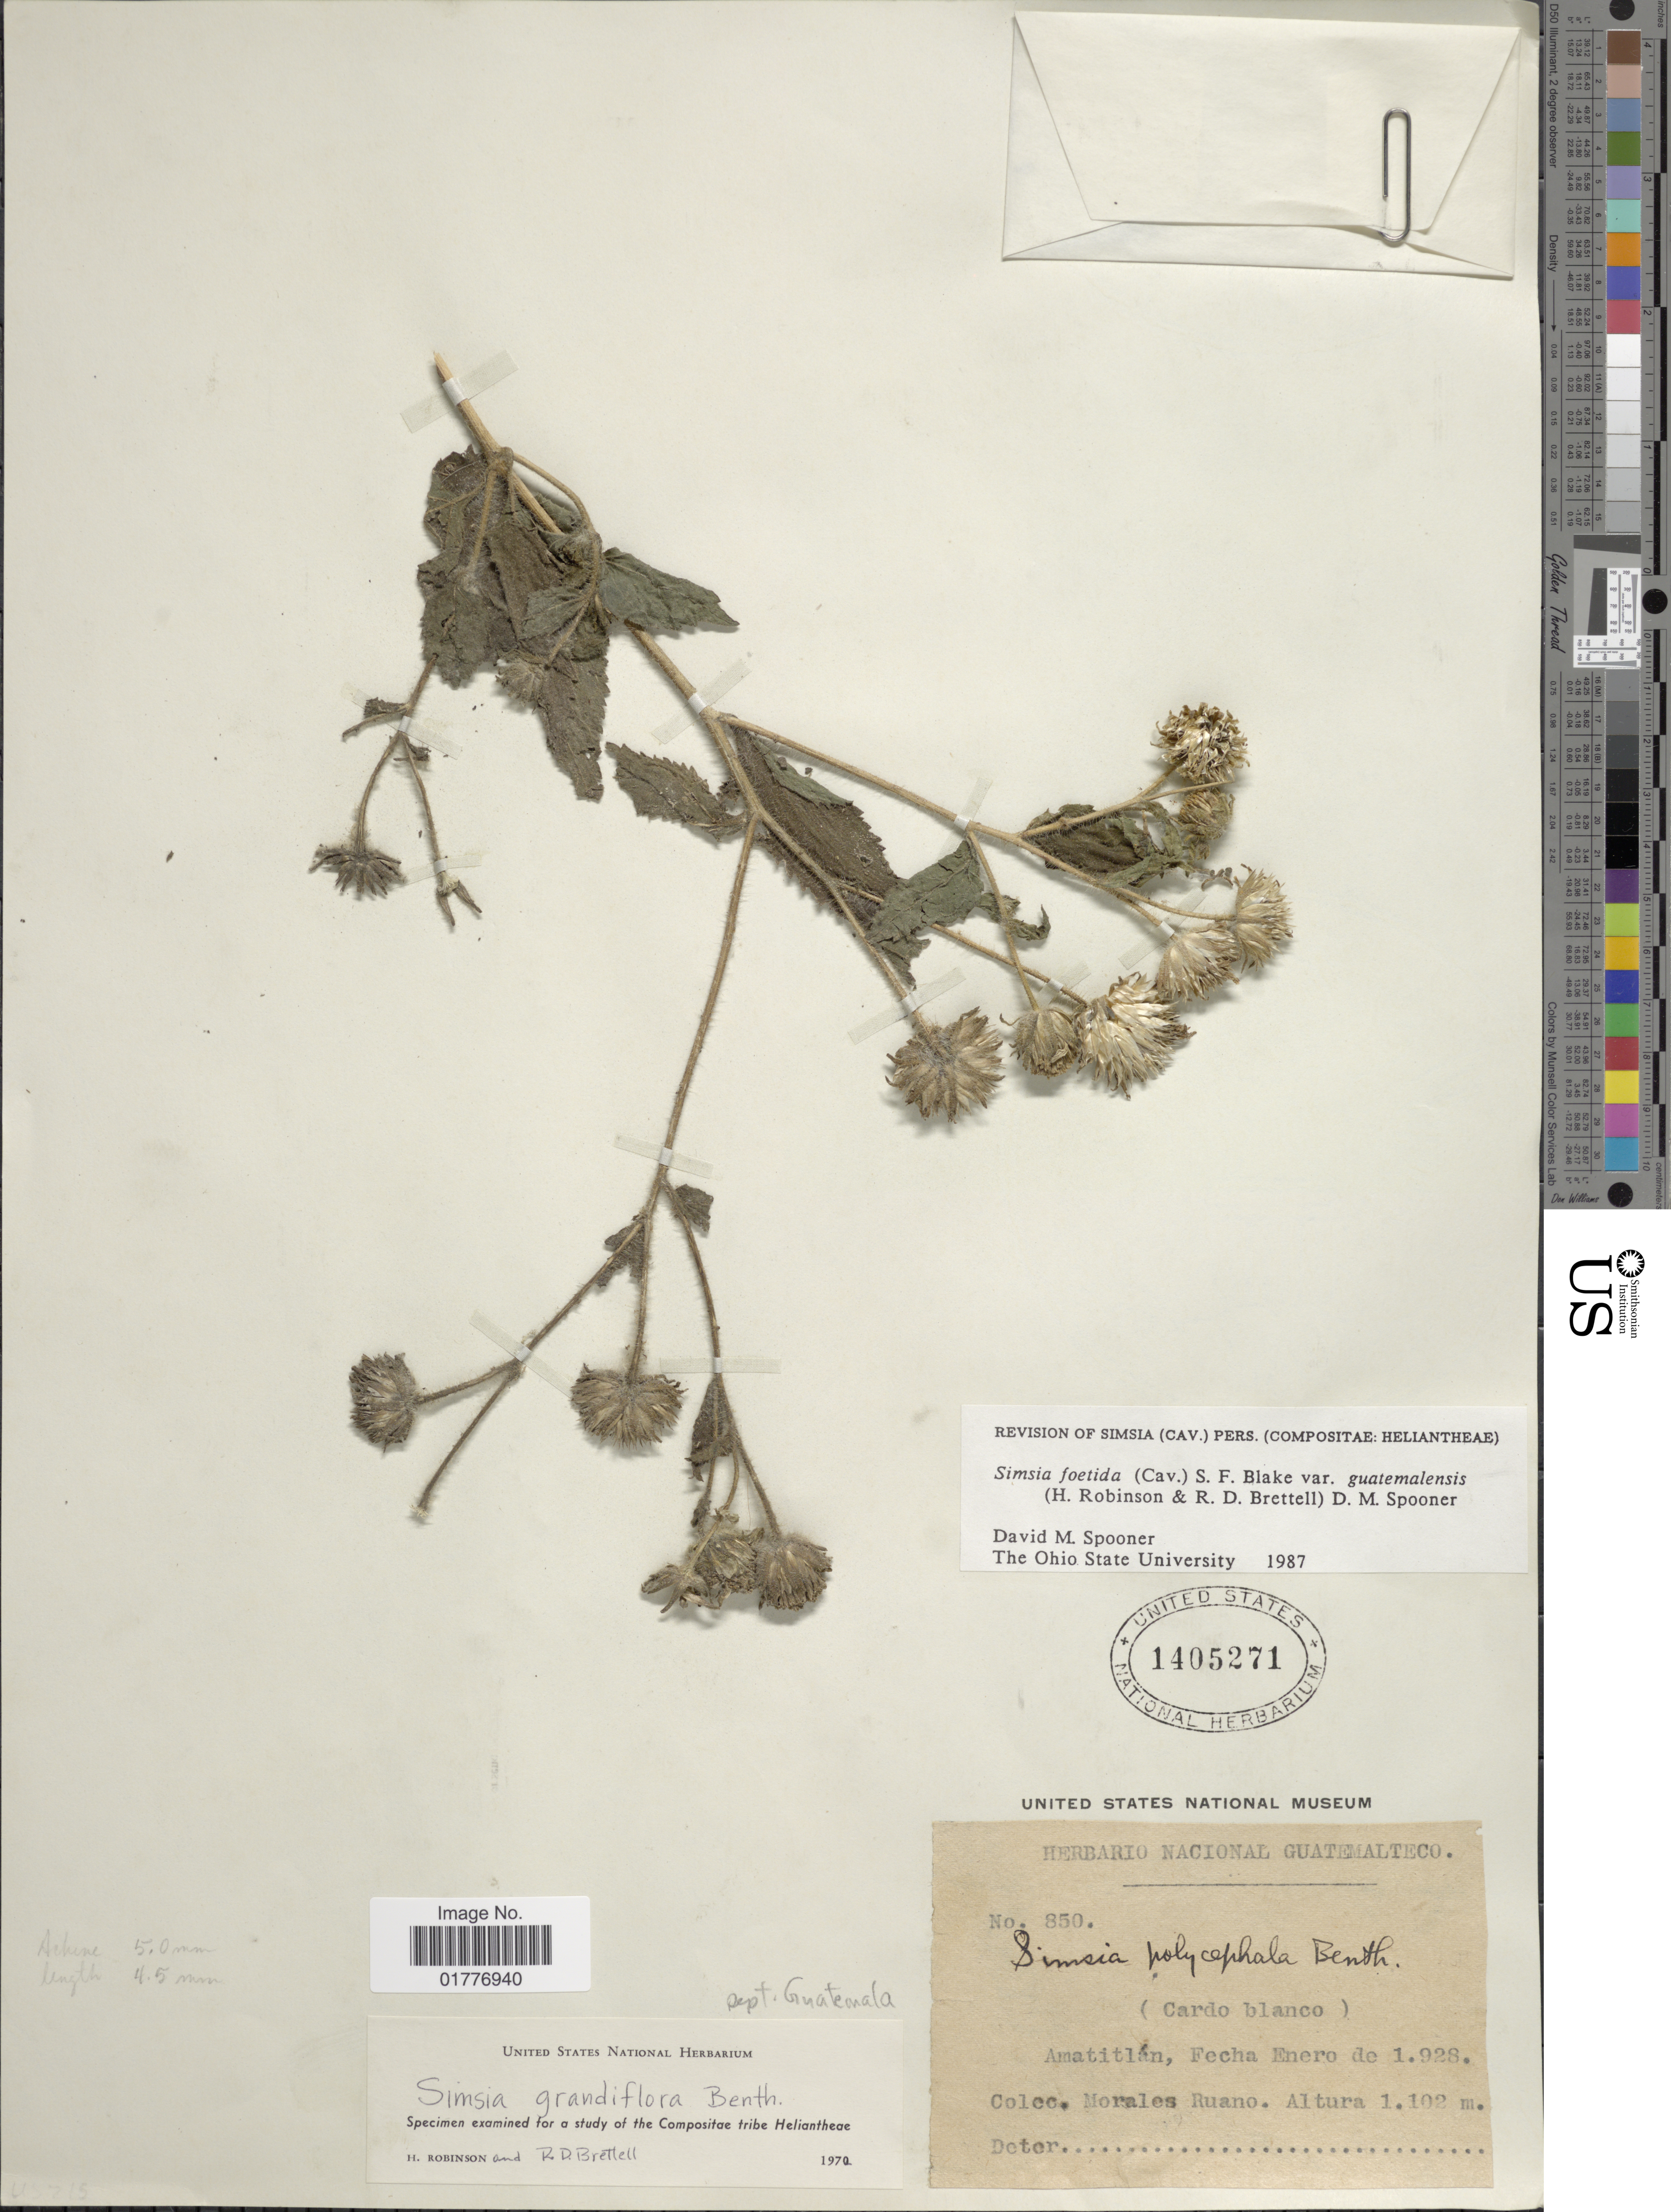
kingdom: Plantae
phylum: Tracheophyta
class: Magnoliopsida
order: Asterales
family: Asteraceae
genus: Simsia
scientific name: Simsia foetida var. grandiflora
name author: (Benth.) D.M. Spooner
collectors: M. Ruano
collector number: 850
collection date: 1928-01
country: Guatemala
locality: Amatitlan, (Cardo Blanco)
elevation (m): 1102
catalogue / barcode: US 1405271